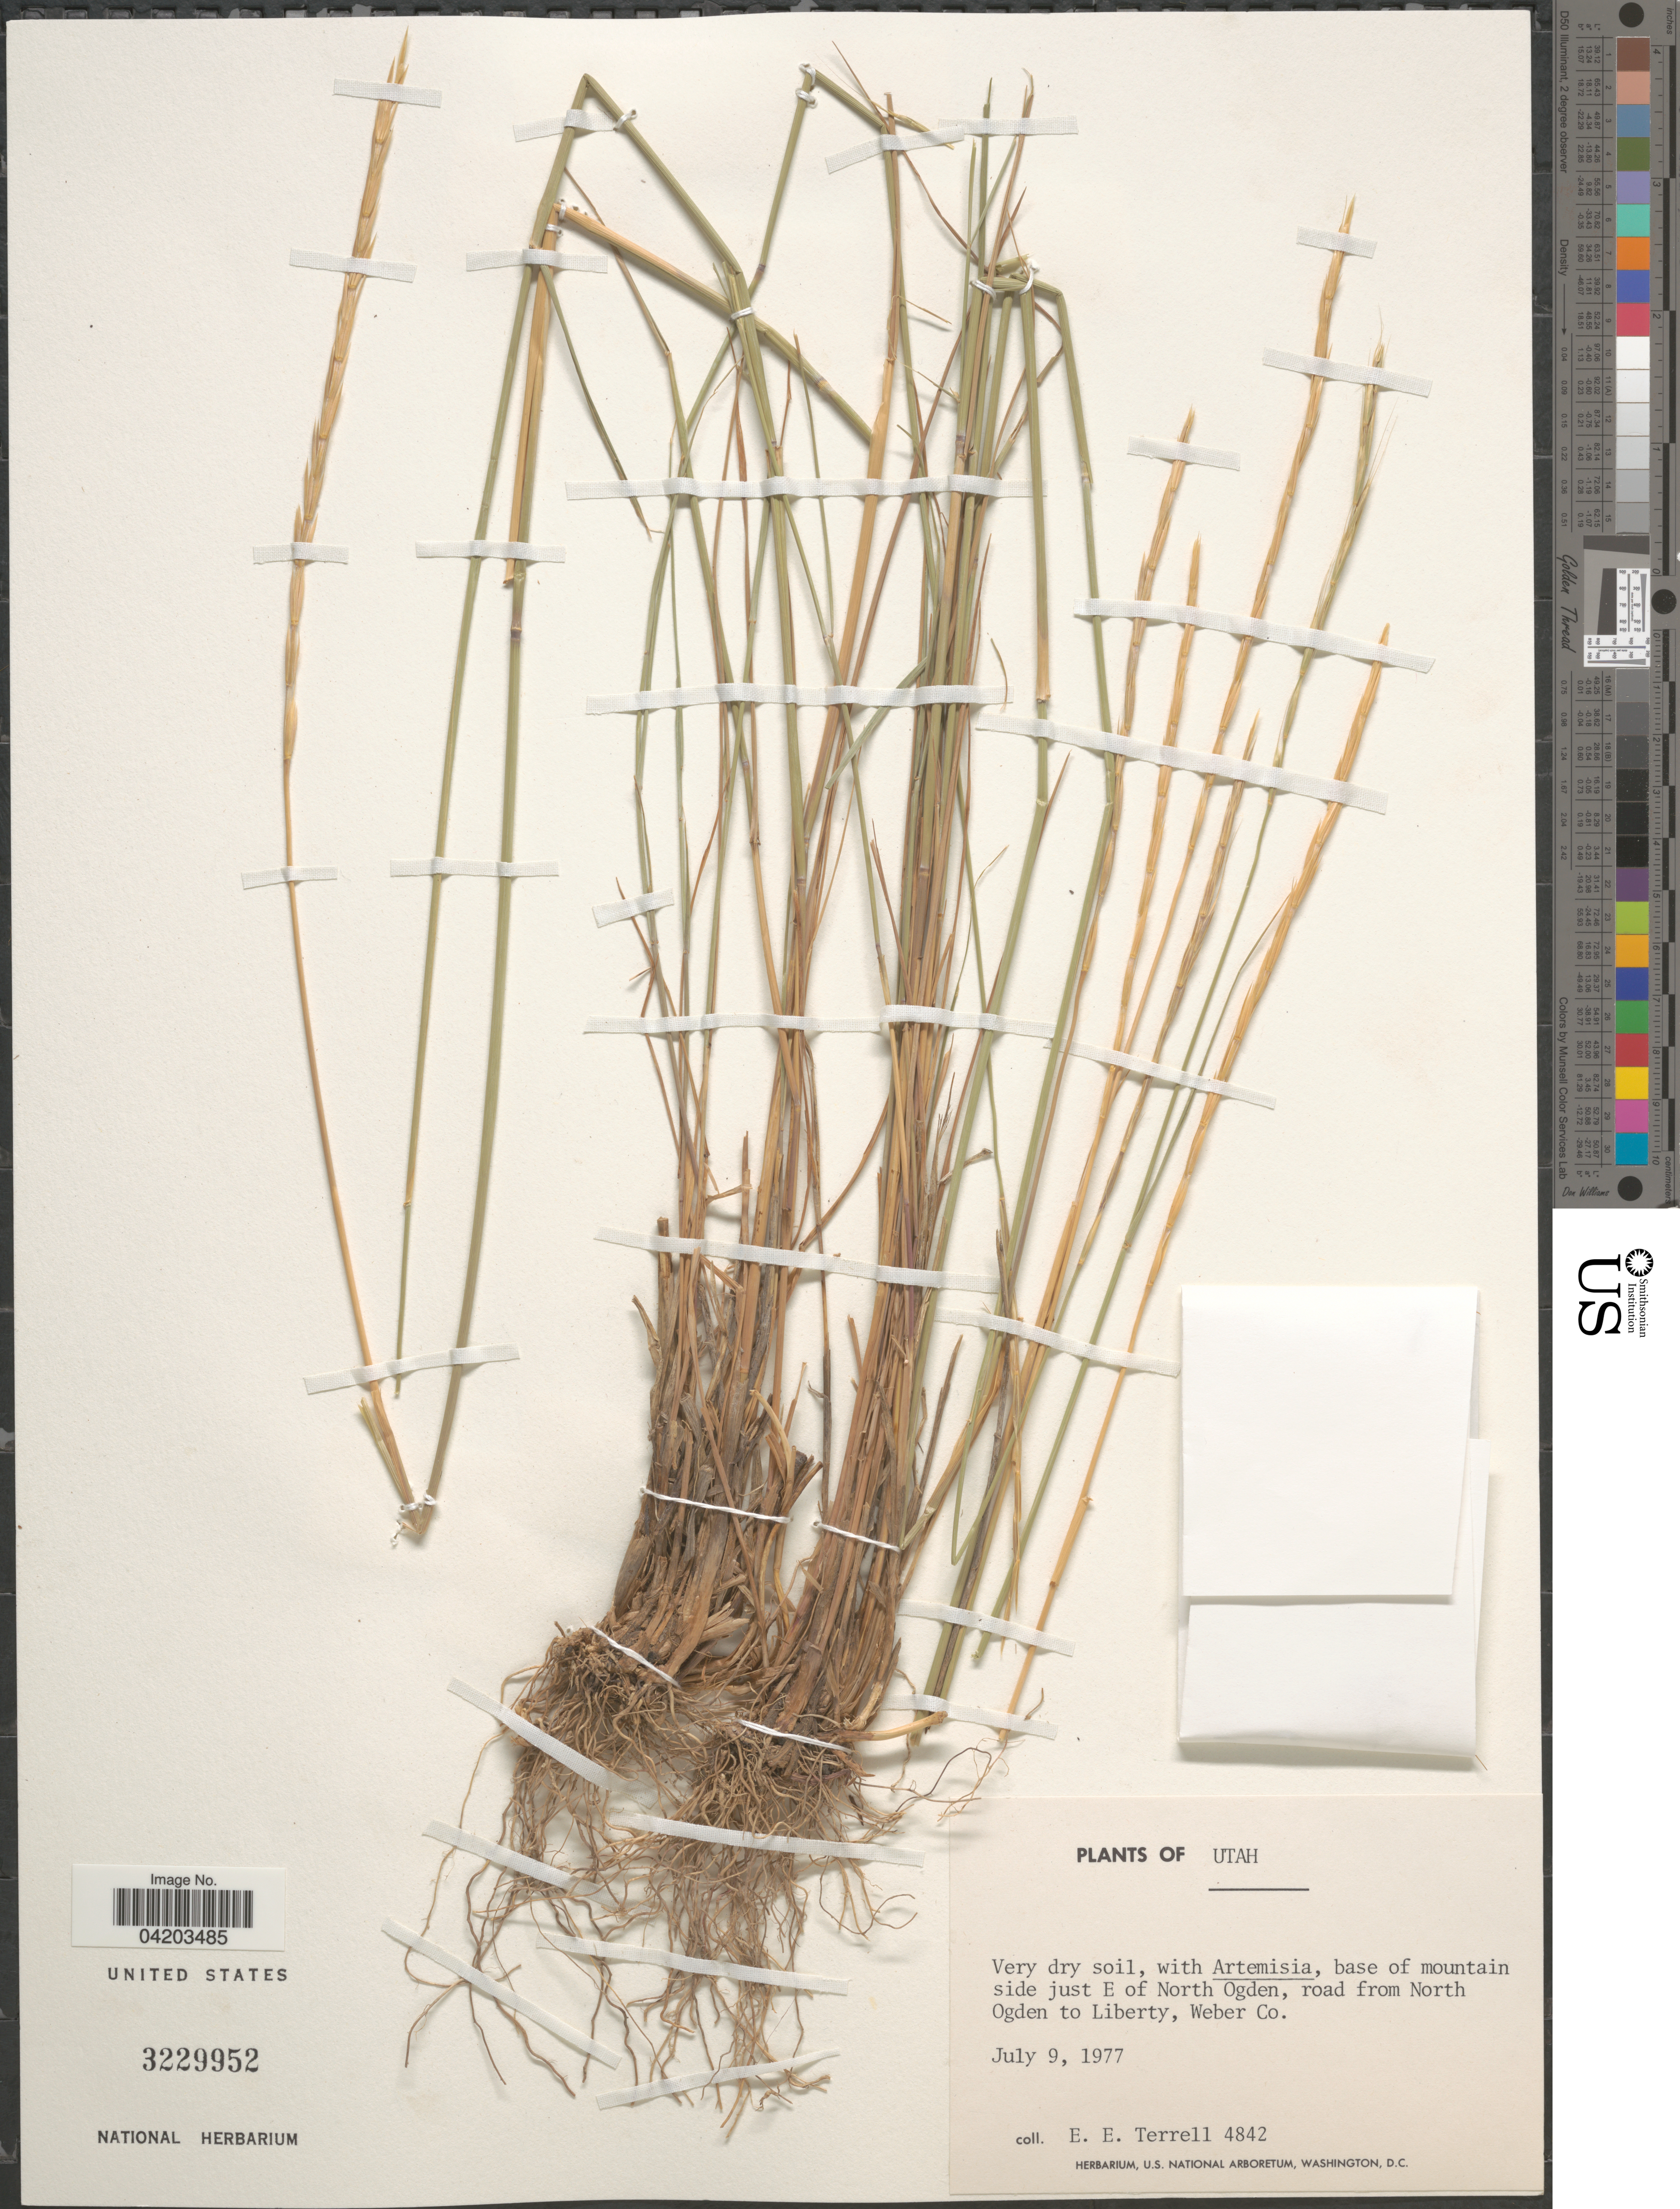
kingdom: Plantae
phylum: Tracheophyta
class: Liliopsida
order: Poales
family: Poaceae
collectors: E. E. Terrell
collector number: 4842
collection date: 1977-07-09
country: United States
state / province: Utah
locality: Base of mountain side just E of North Ogden, road from North Ogden to Liberty, Weber Co.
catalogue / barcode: US 3229952